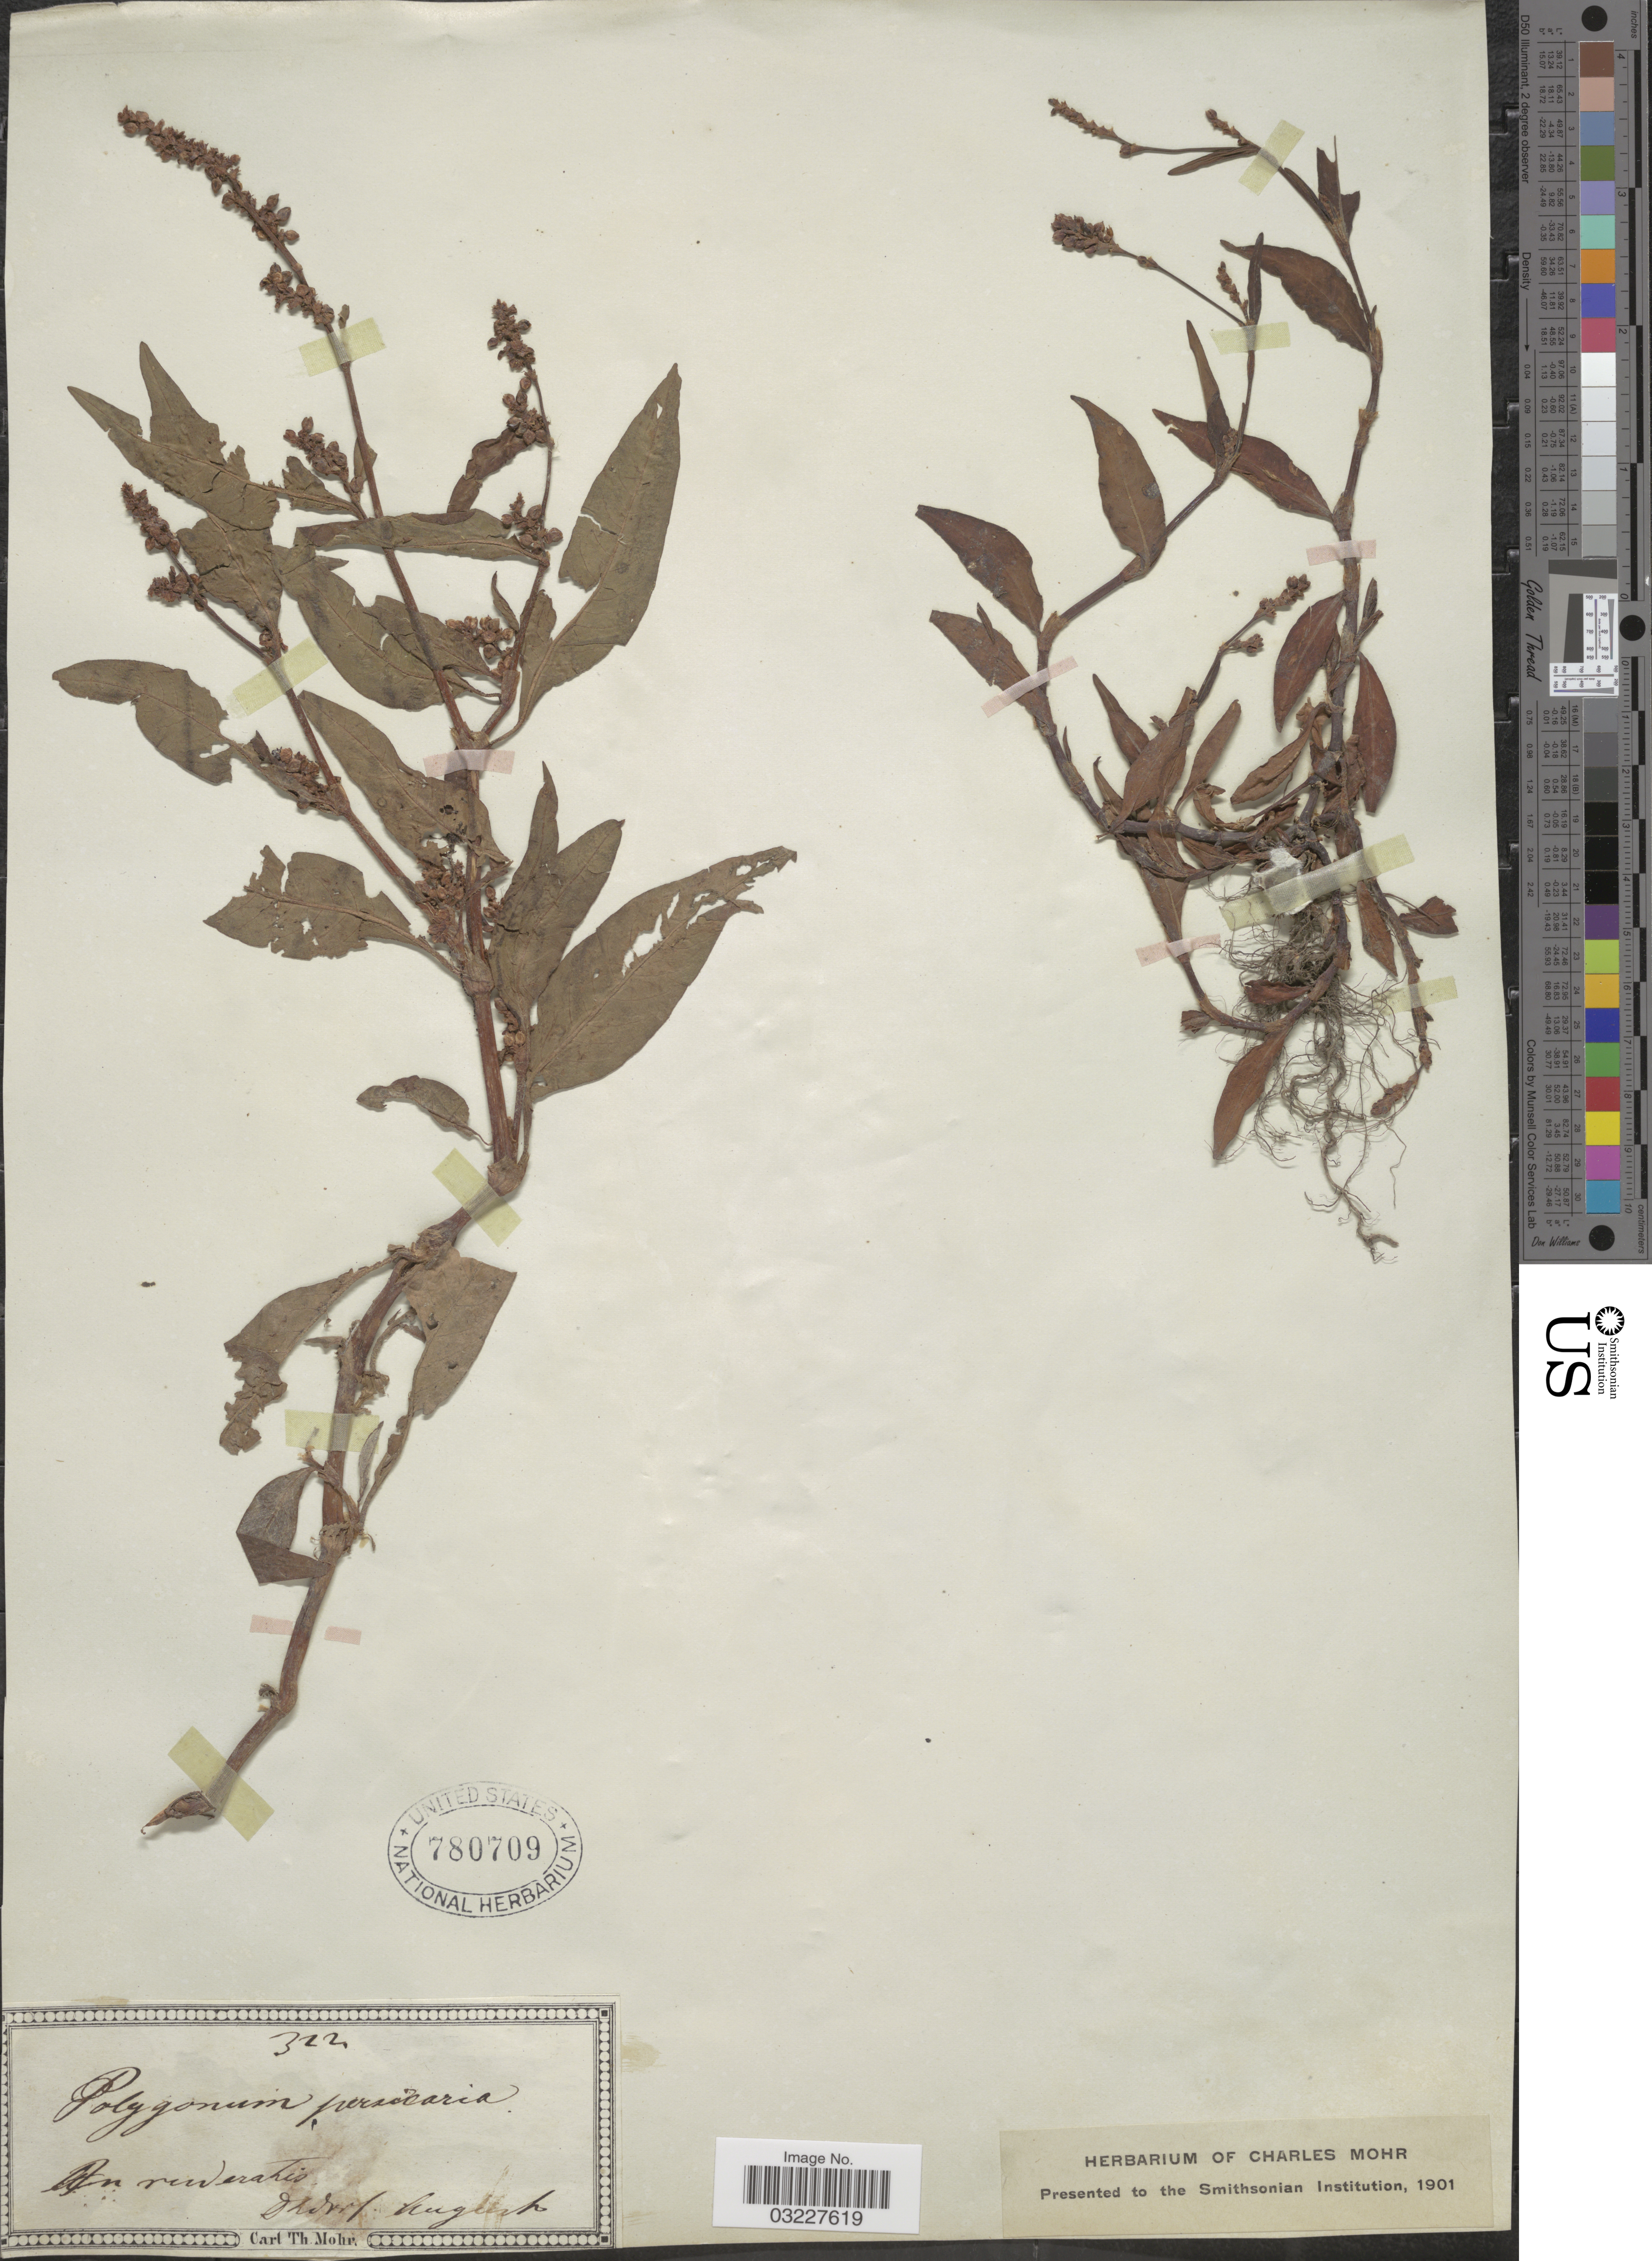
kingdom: Plantae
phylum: Tracheophyta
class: Magnoliopsida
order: Caryophyllales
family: Polygonaceae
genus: Polygonum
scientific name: Polygonum persicaria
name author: L.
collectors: ex herb. Charles Mohr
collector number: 322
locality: An ruderatis Drdorf. [interpreted]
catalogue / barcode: US 780709